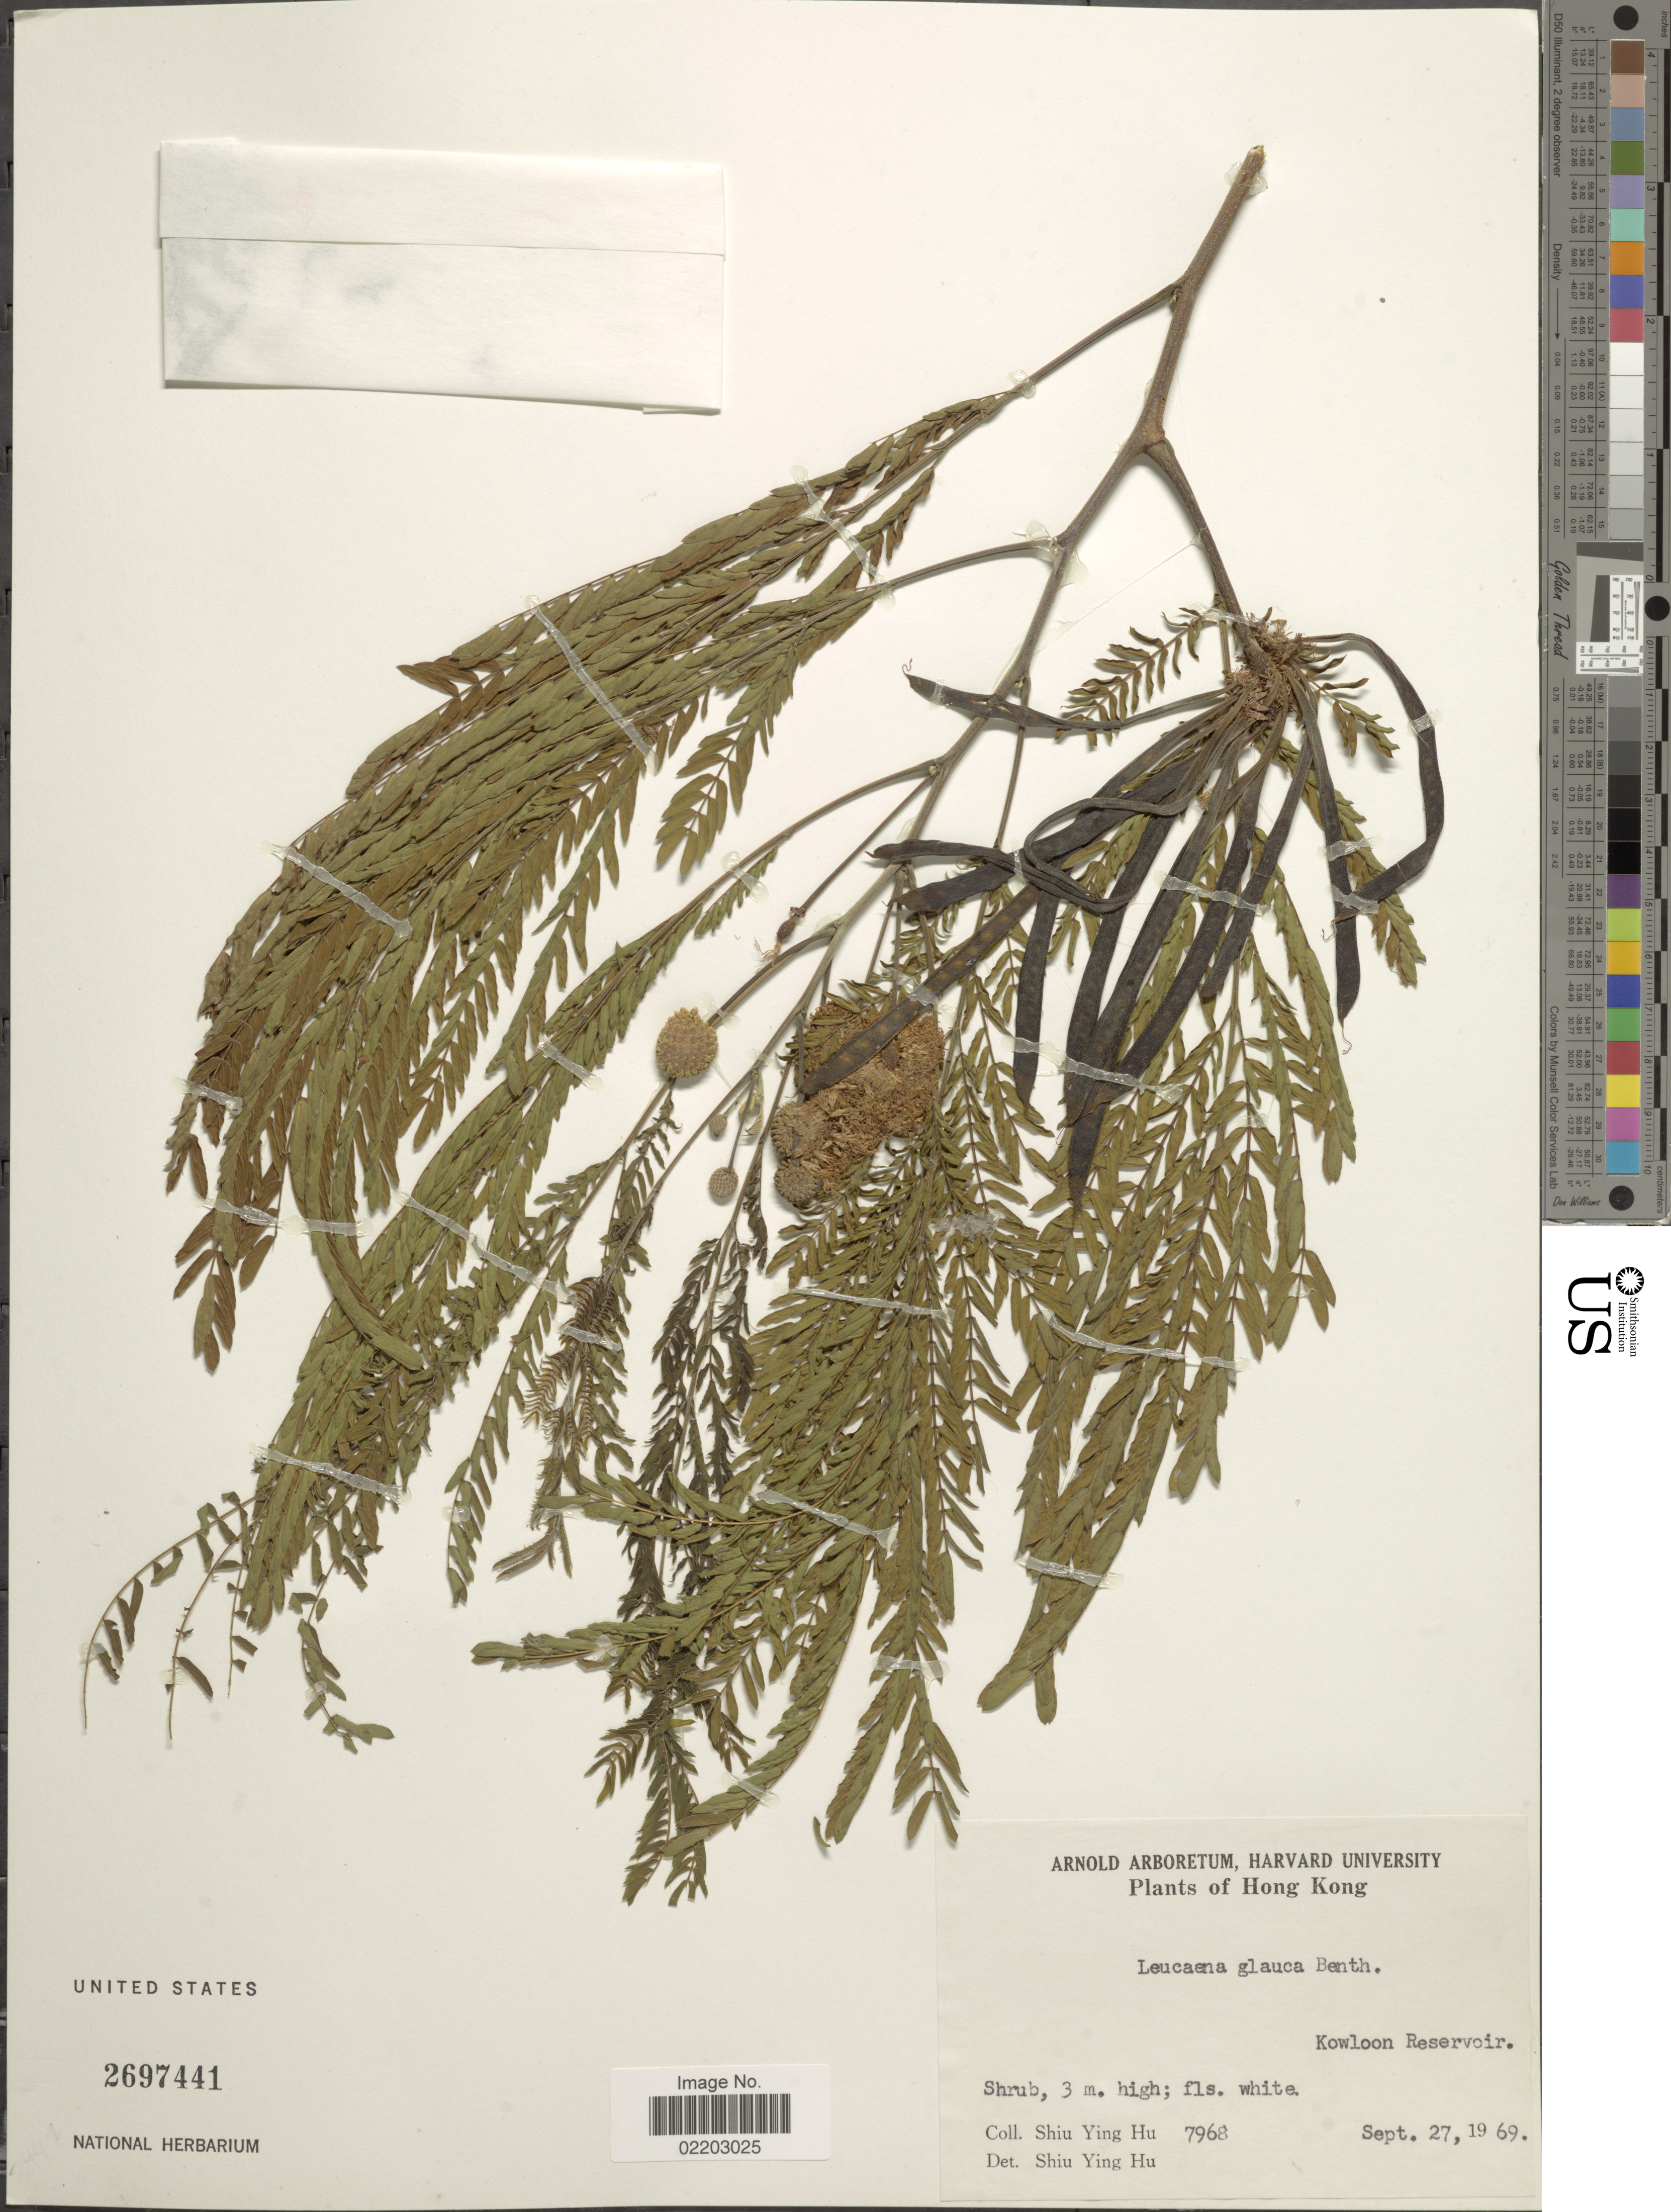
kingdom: Plantae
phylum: Tracheophyta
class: Magnoliopsida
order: Fabales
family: Fabaceae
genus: Leucaena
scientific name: Leucaena leucocephala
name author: (Lam.) de Wit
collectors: S. Y. Hu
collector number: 7968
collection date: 1969-09-27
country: China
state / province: Hong Kong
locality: Hong Kong, Kowloon Reservoir.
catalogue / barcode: US 2697441